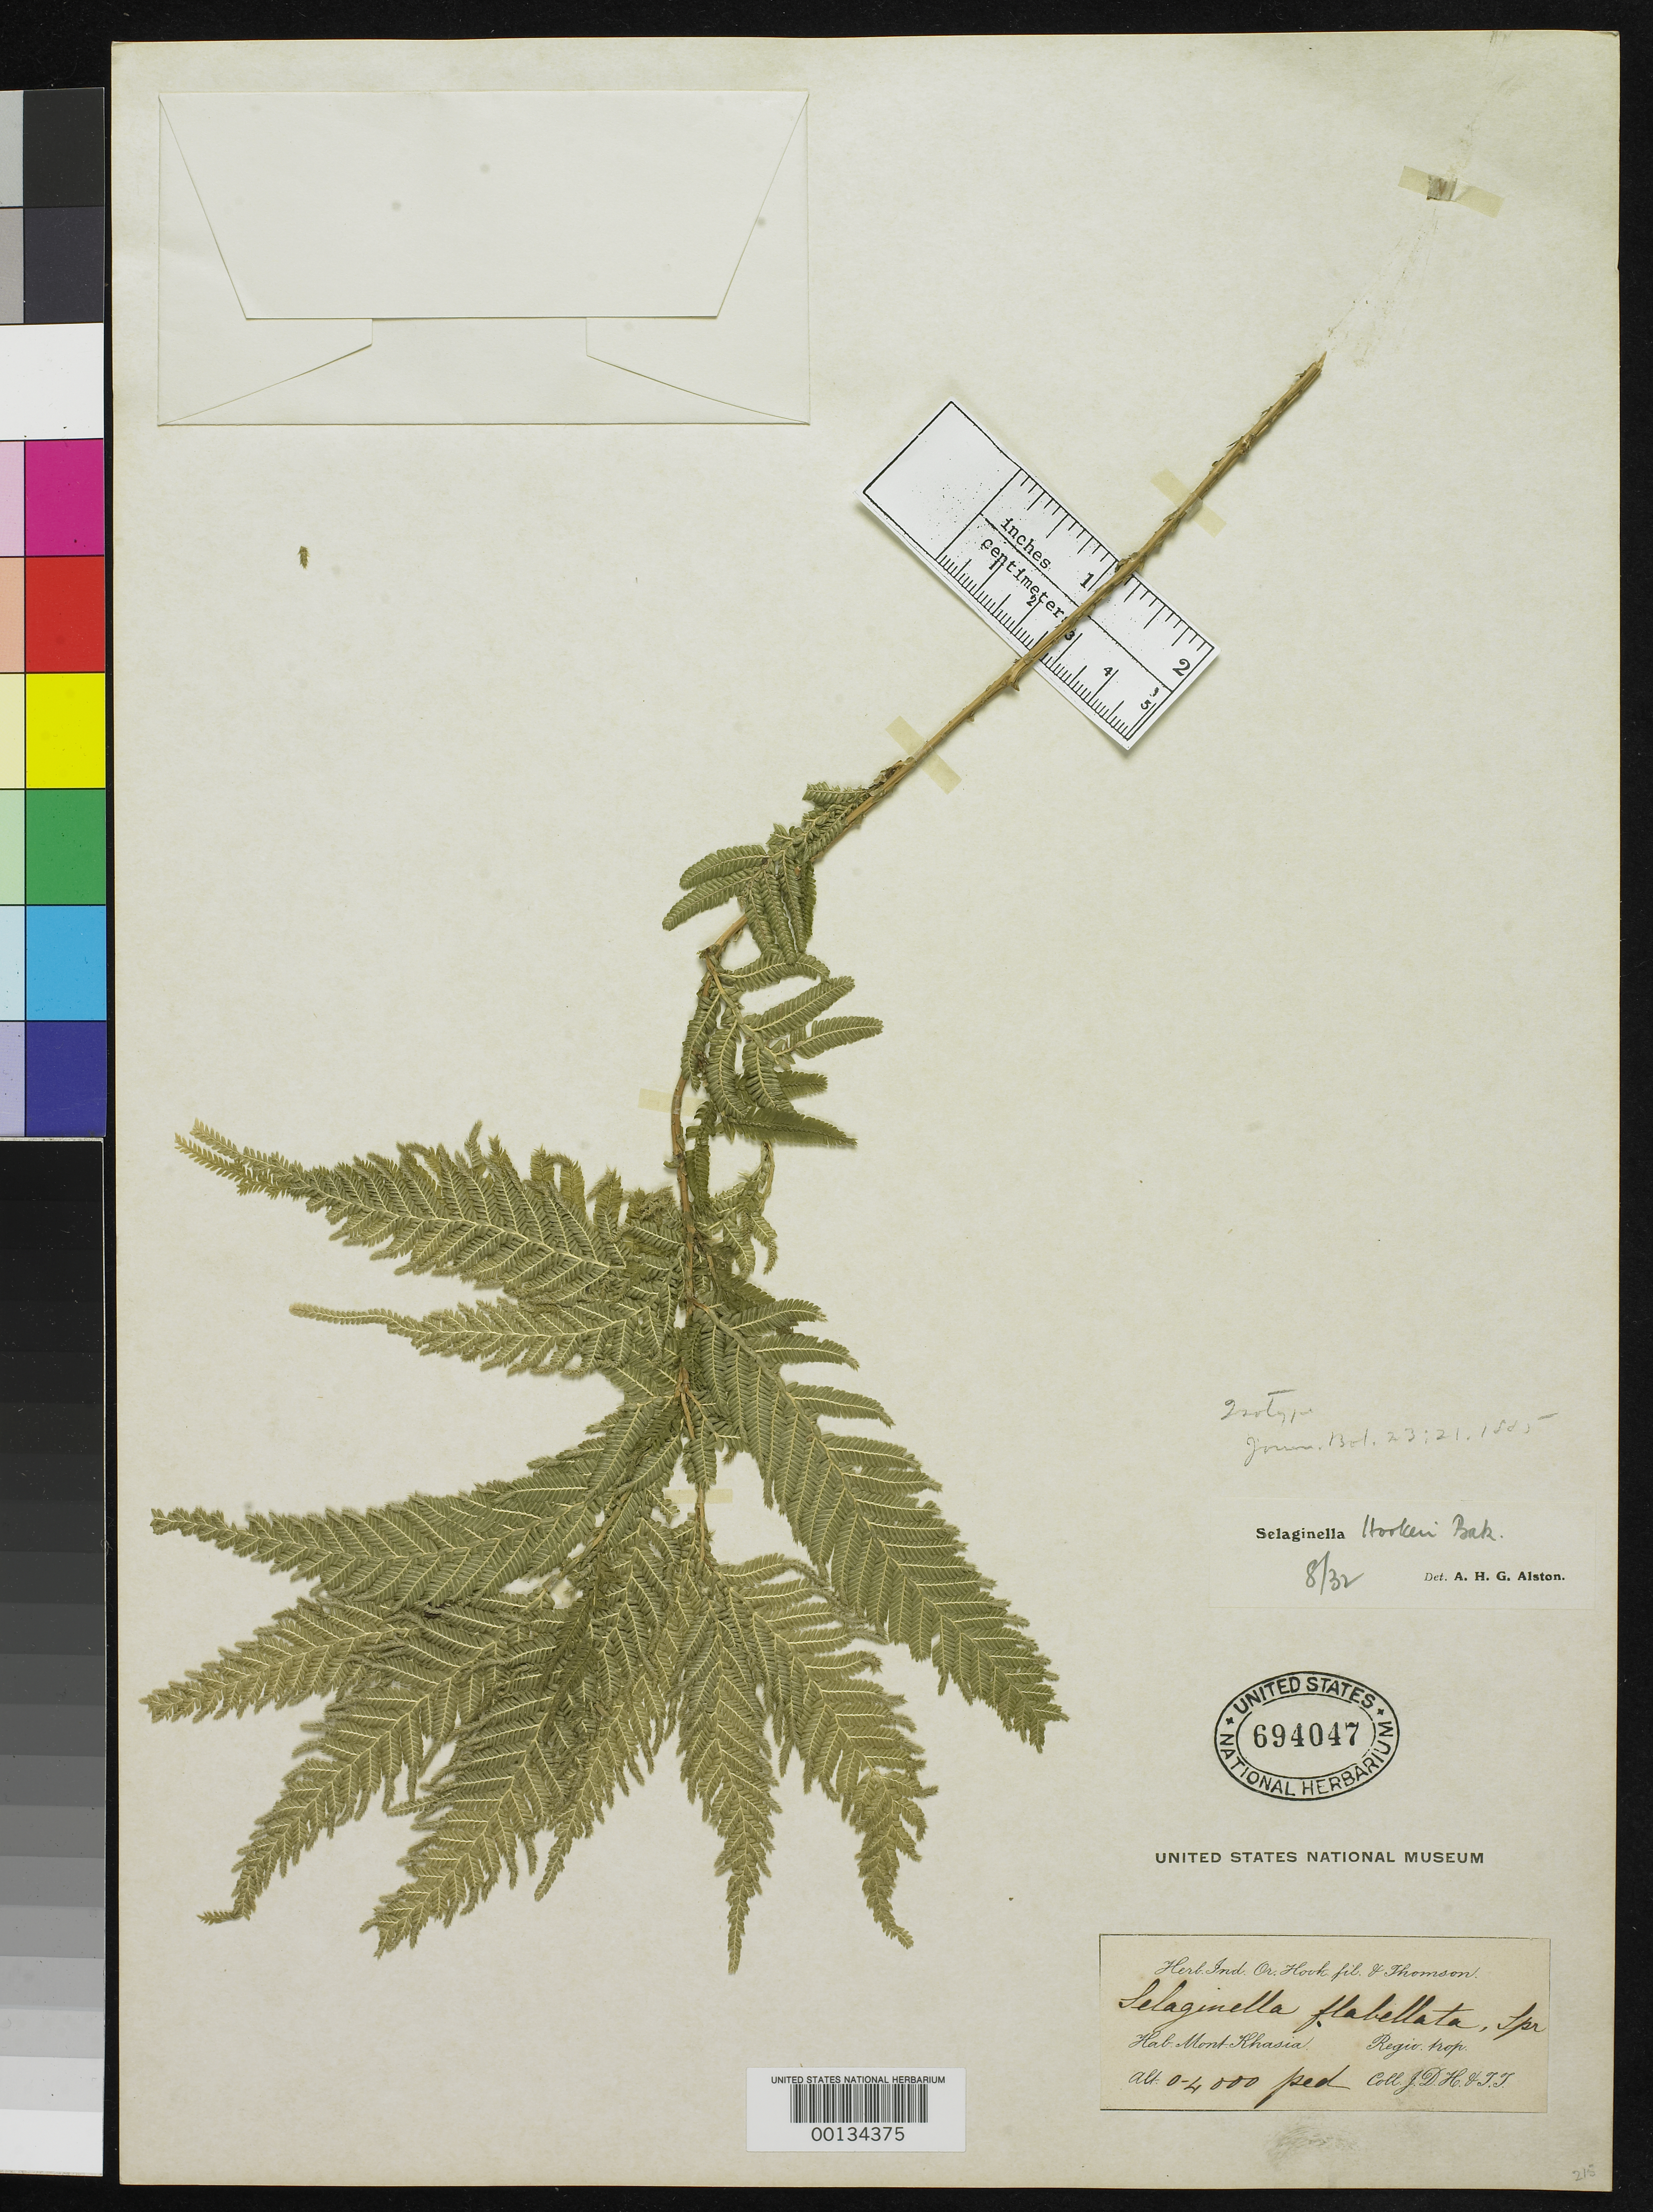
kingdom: Plantae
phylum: Tracheophyta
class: Lycopodiopsida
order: Selaginellales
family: Selaginellaceae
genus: Selaginella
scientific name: Selaginella hookeri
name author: Baker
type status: Type Collection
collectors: J. D. Hooker & T. Thomson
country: India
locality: Mont Khasia.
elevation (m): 0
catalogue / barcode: US 694047